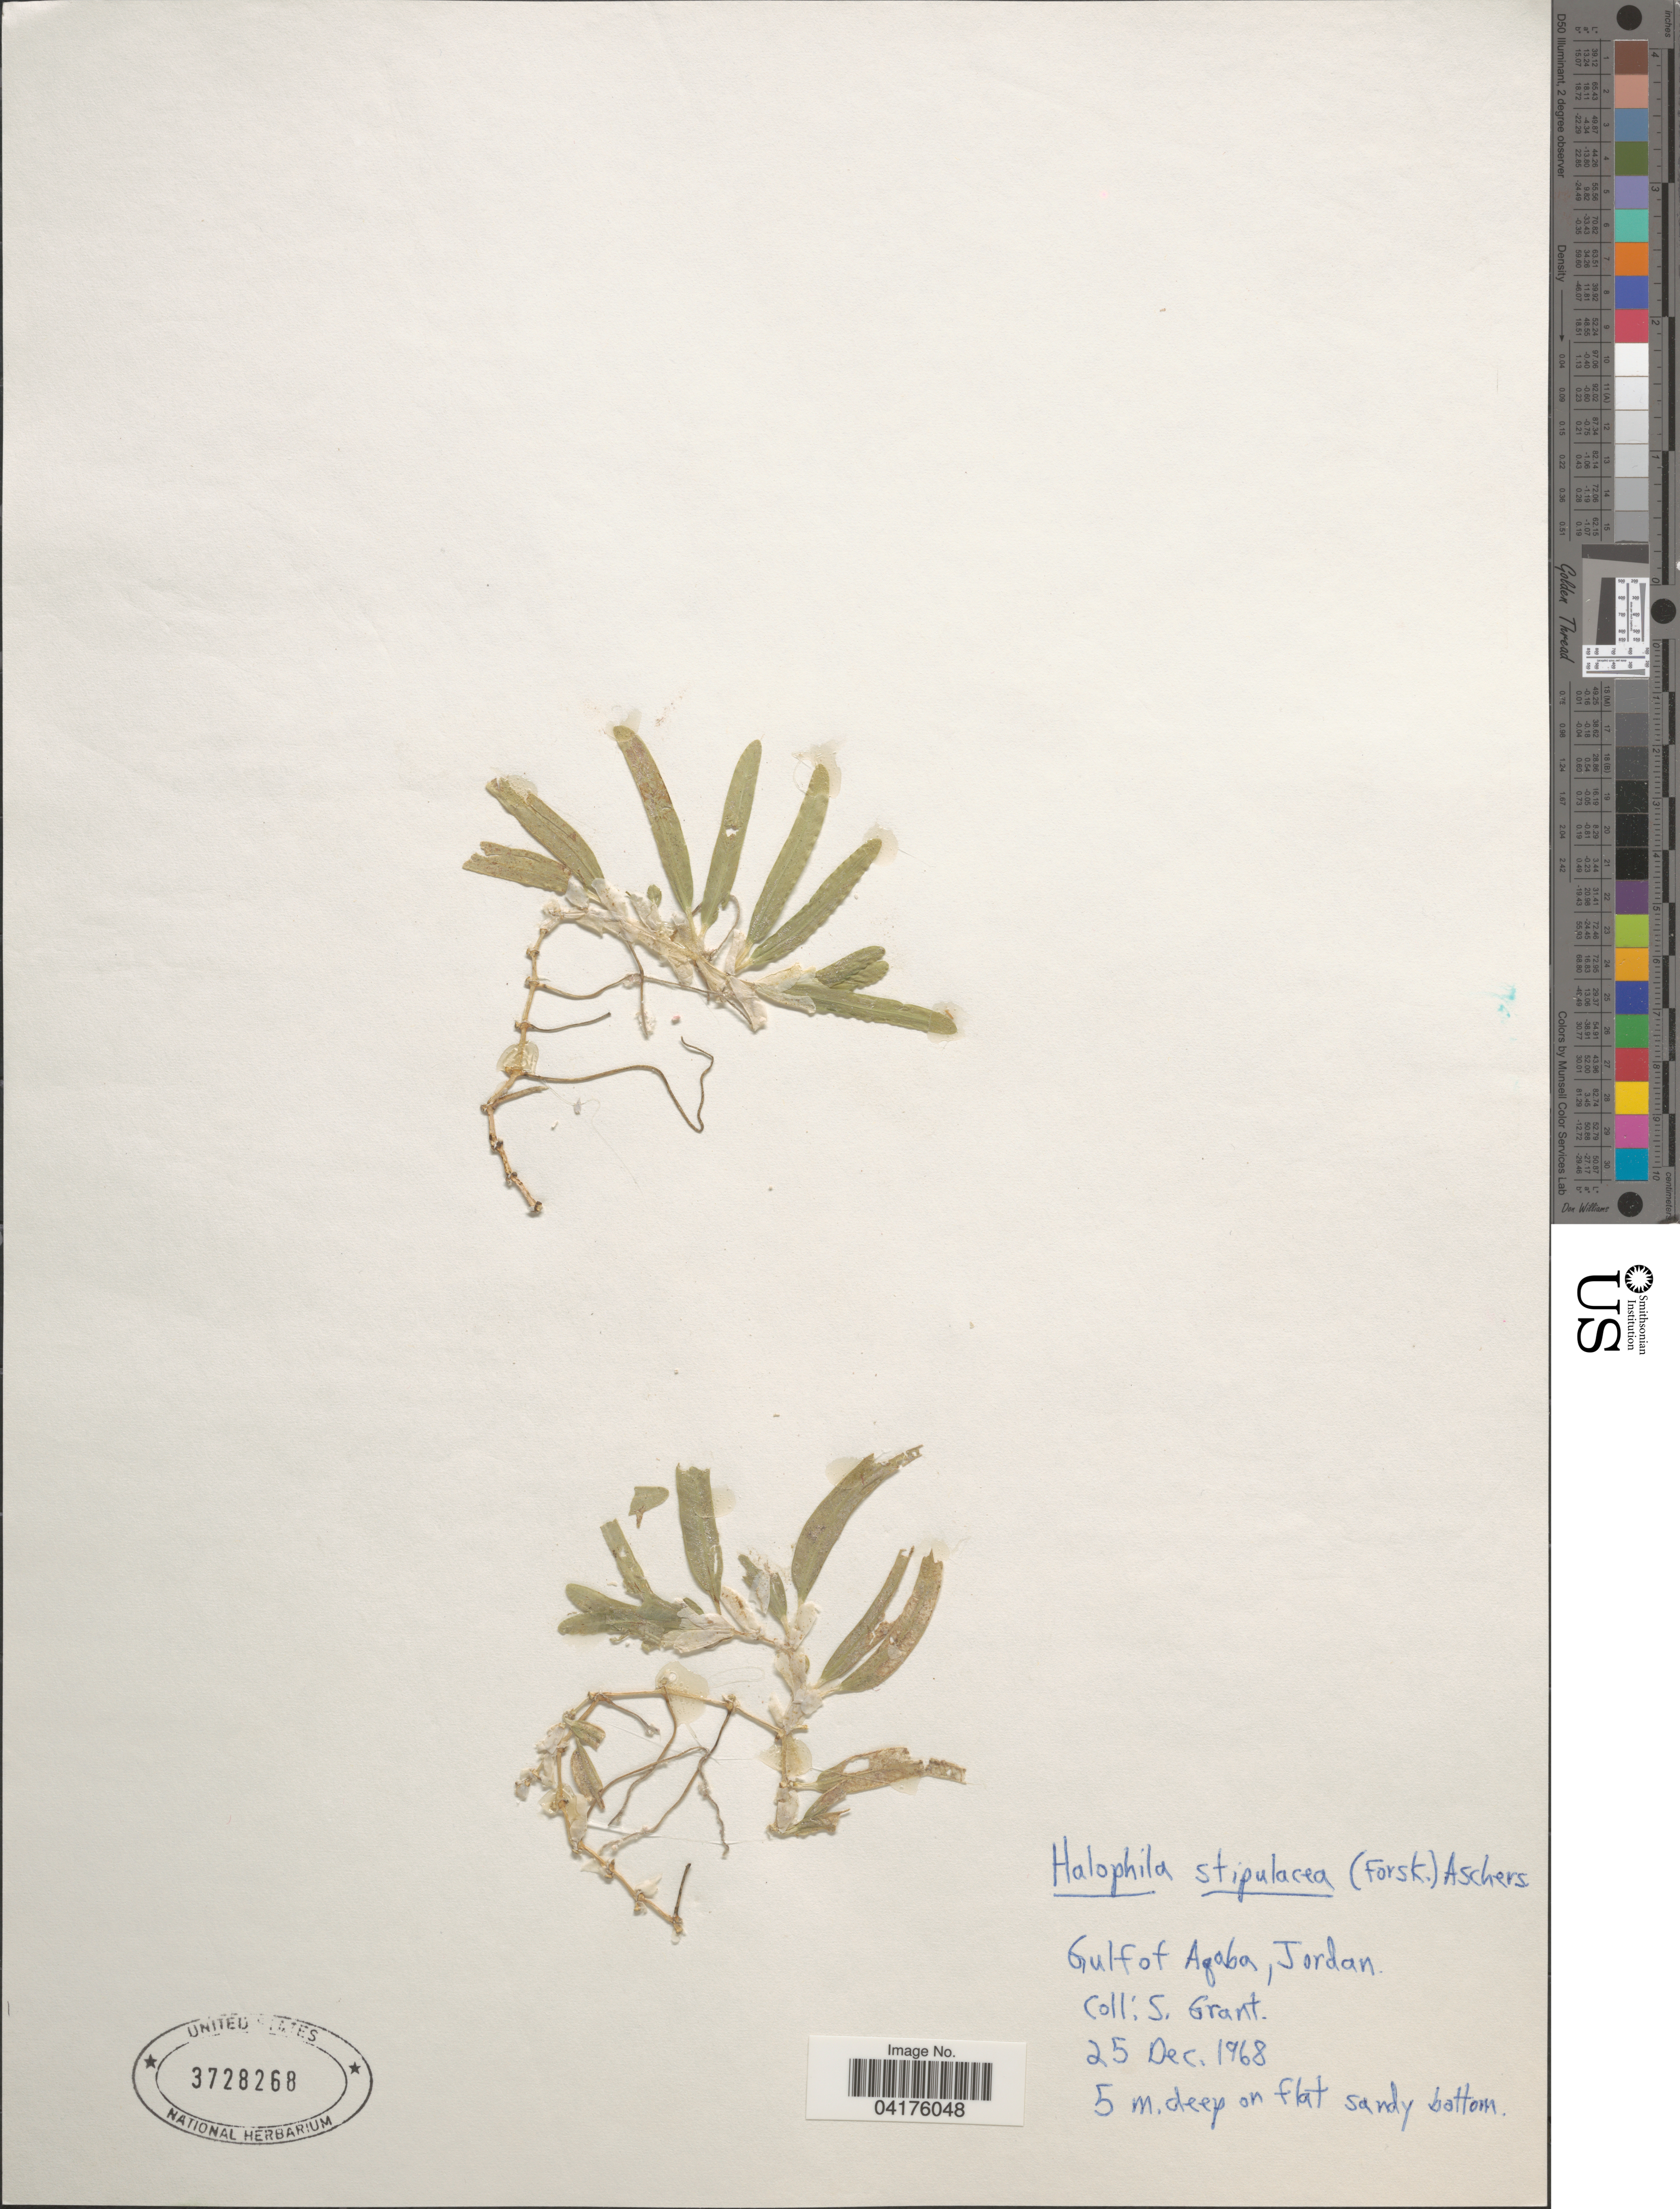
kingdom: Plantae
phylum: Tracheophyta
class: Liliopsida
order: Alismatales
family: Hydrocharitaceae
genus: Halophila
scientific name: Halophila stipulacea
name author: (Forssk.) Asch.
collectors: S. Grant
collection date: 1968-12-25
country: Jordan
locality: Gulf of Agaba.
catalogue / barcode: US 3728268